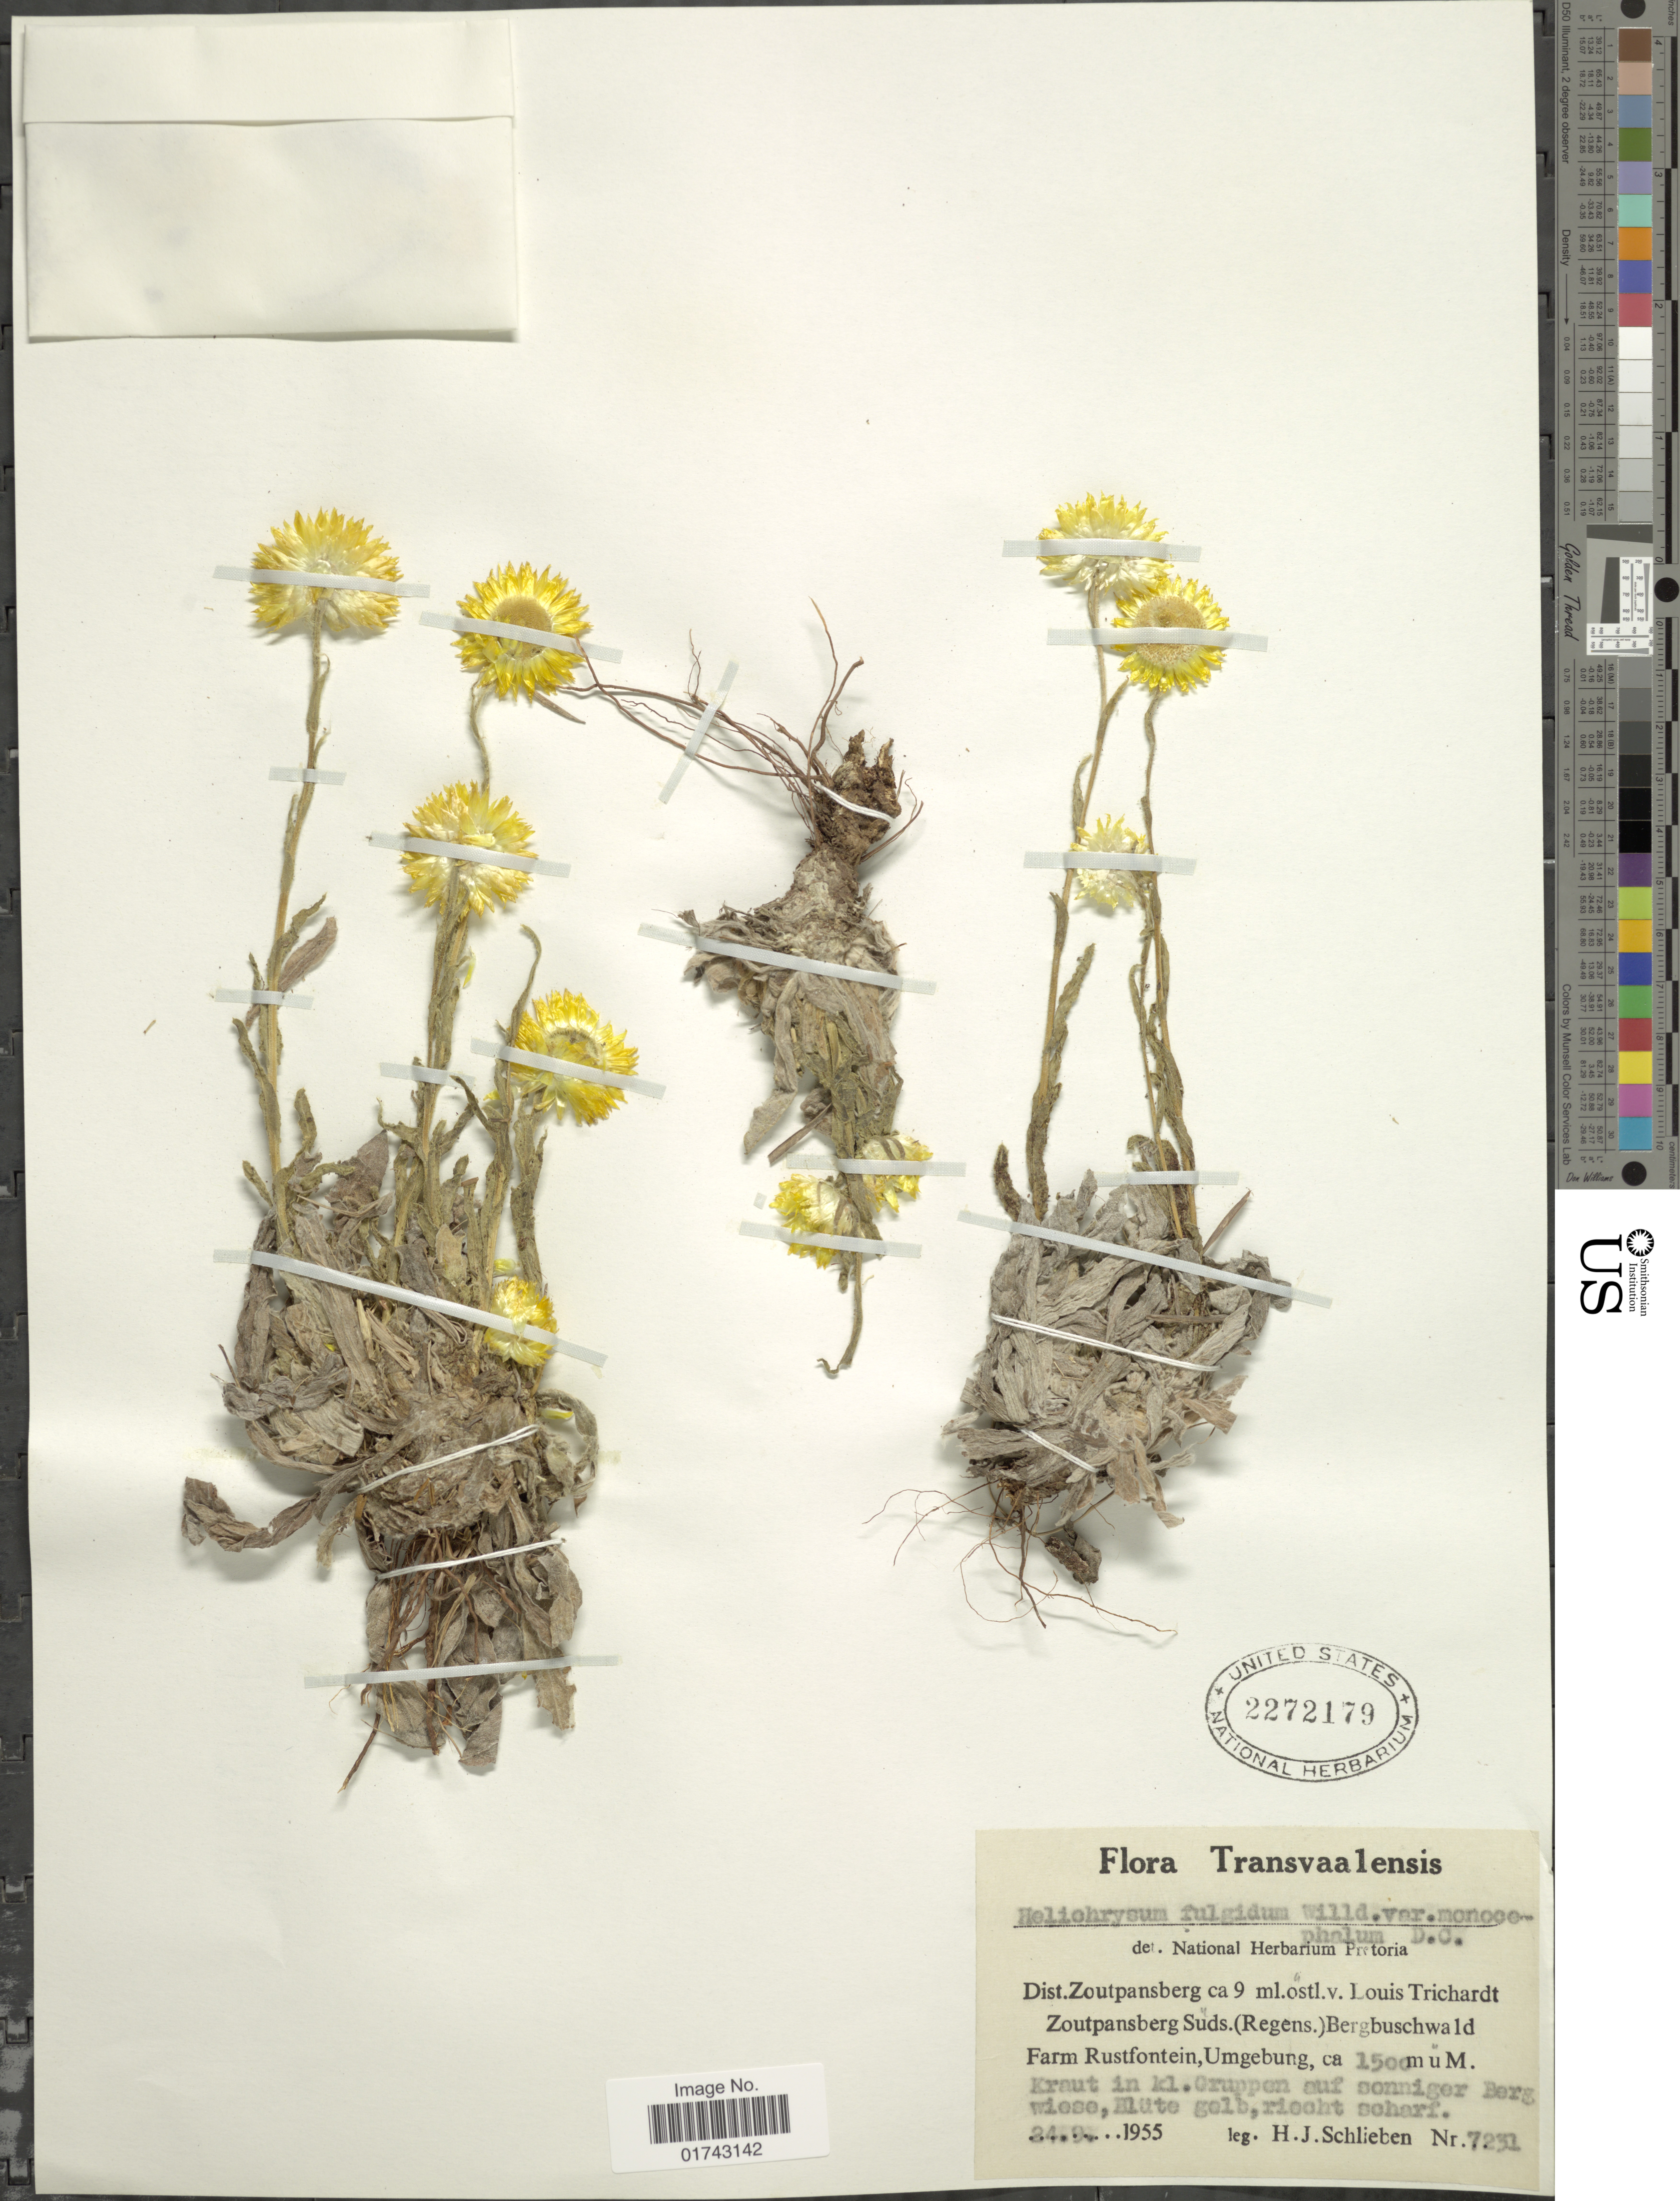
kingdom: Plantae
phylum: Tracheophyta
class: Magnoliopsida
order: Asterales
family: Asteraceae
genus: Helichrysum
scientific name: Helichrysum fulgidum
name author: (L. f.) A. Cunn.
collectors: H. J. Schlieben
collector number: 7231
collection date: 1955-09-24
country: South Africa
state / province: Limpopo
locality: Transvaalensis, Dist., Zoutpansberg 9 mo. ostl.v. Louis Trichardt Zoutpansberg Suds. (Regens), Bergschwald Farm Rustfontein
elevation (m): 1500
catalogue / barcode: US 2272179